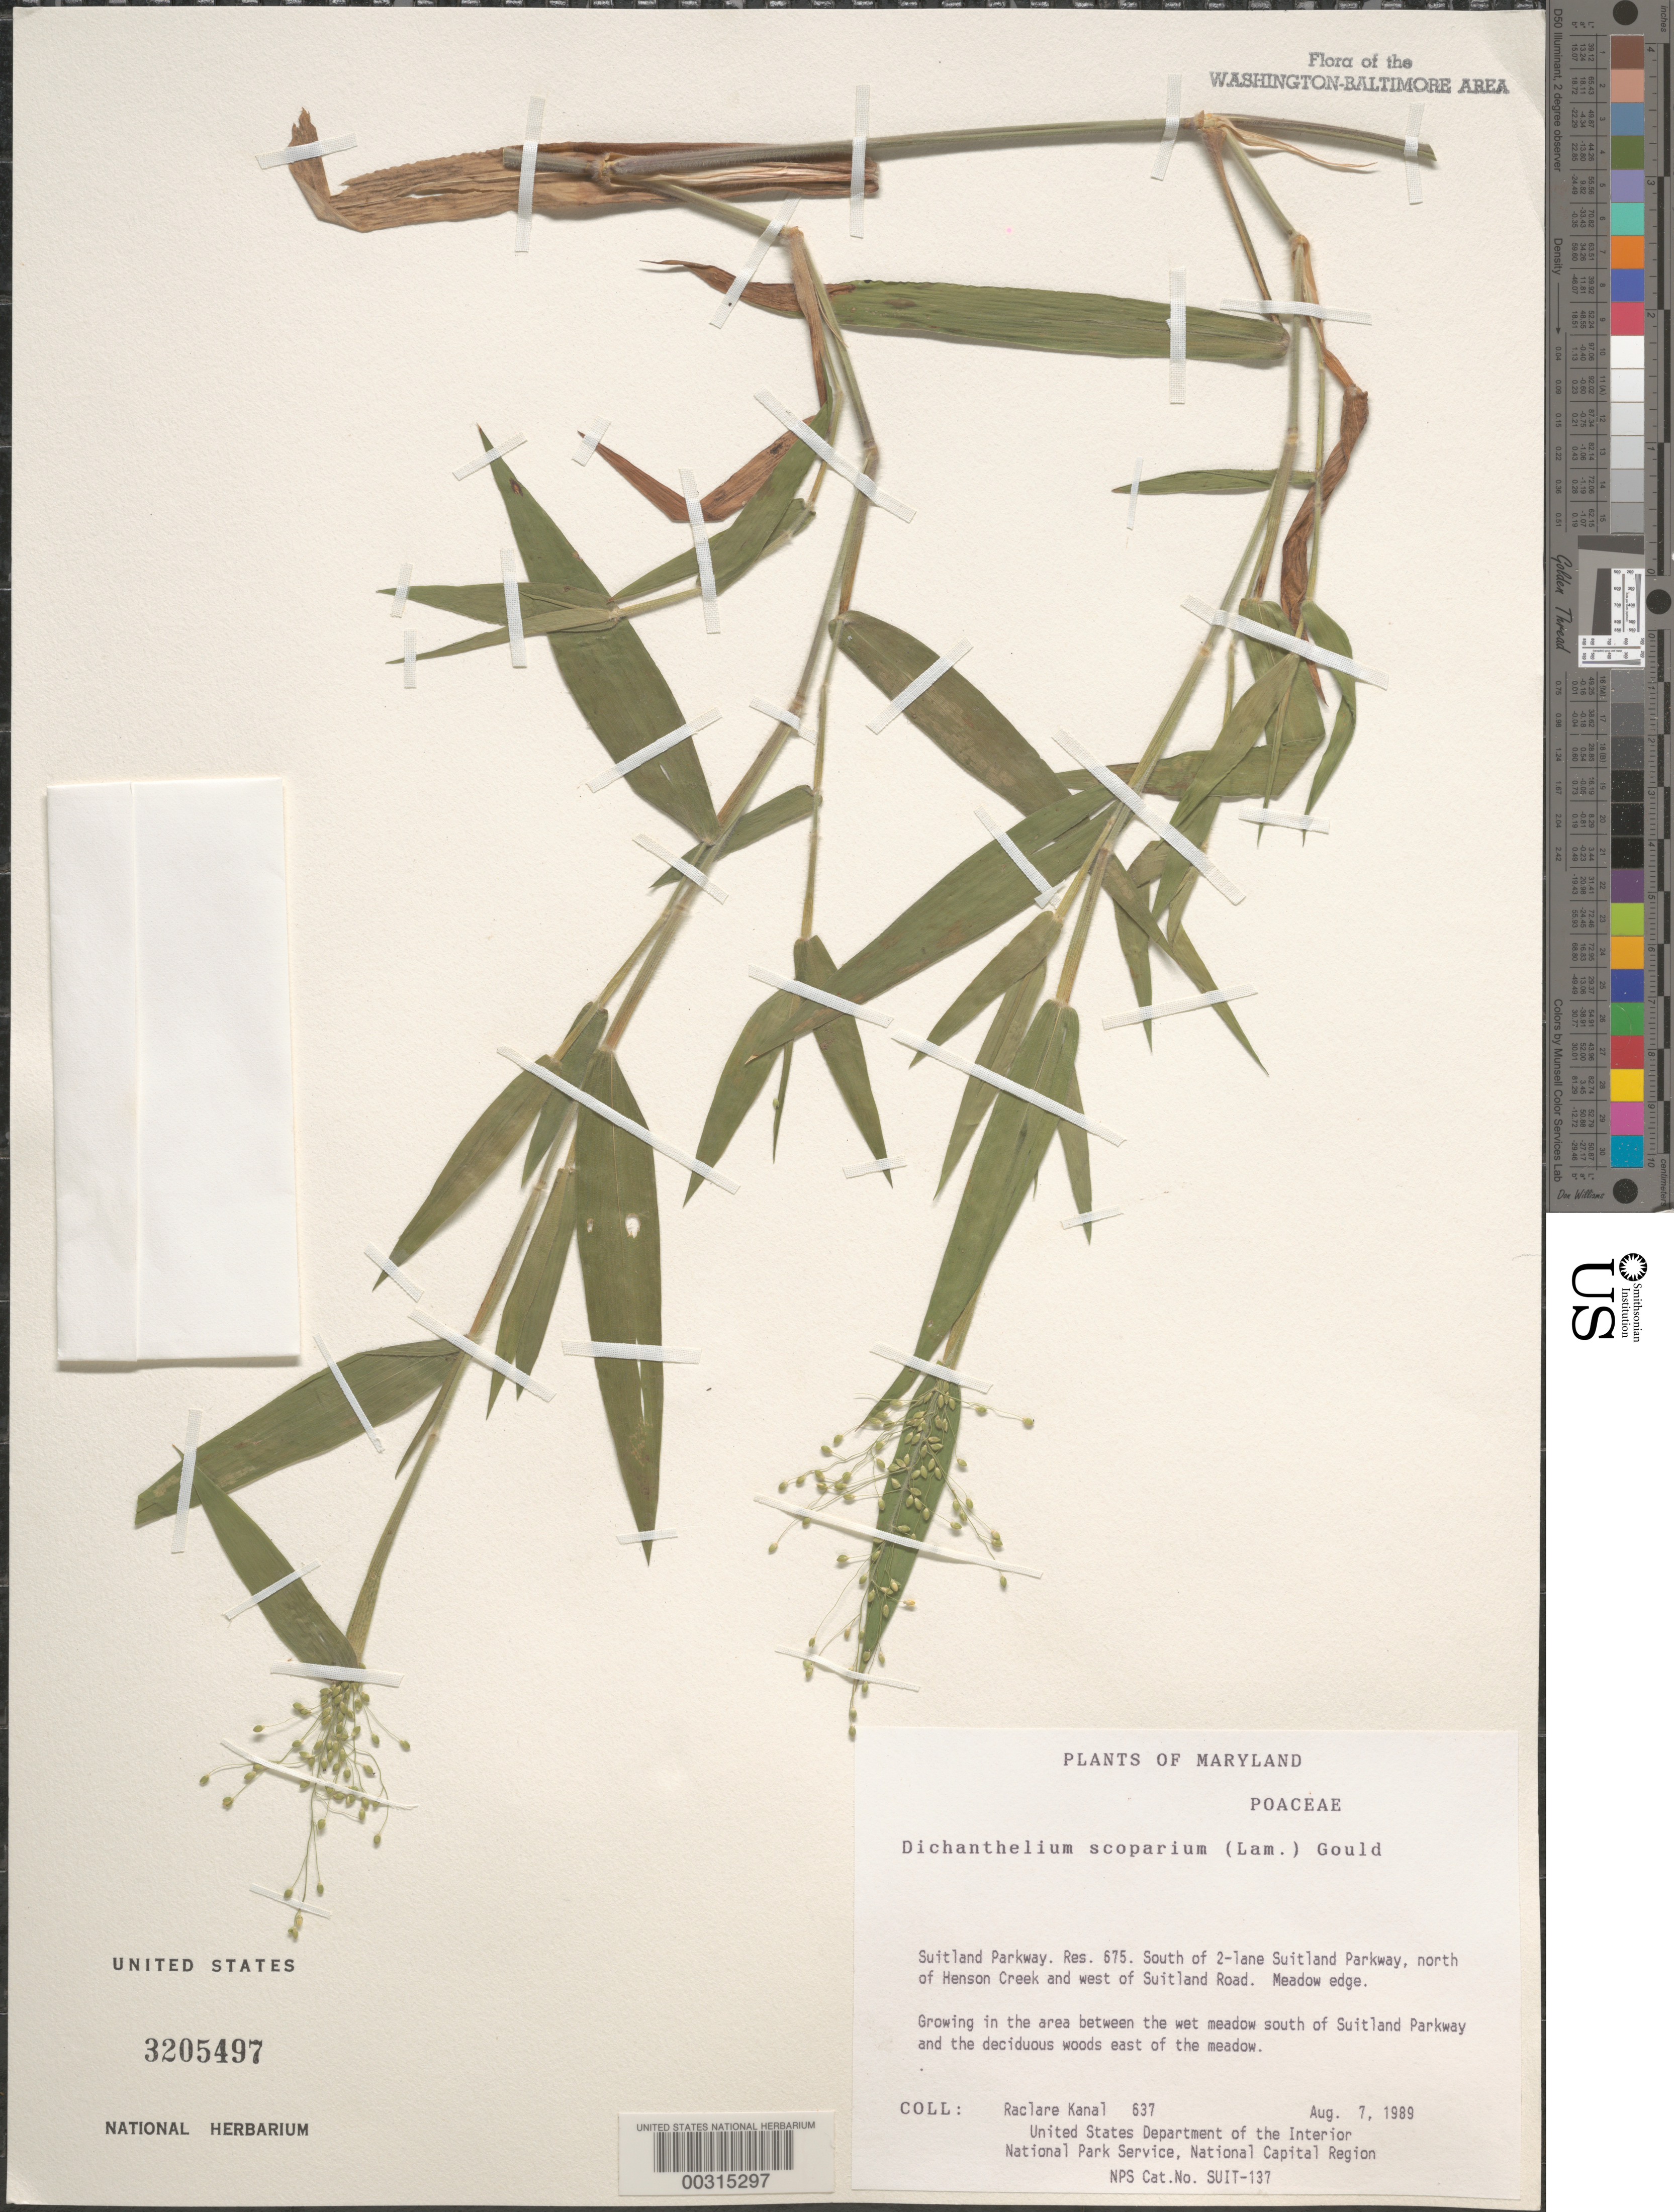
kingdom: Plantae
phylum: Tracheophyta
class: Liliopsida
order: Poales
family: Poaceae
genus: Dichanthelium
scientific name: Dichanthelium scoparium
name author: (Lam.) Gould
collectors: R. Kanal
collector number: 637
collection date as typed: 07 Aug 1989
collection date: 1989-08-07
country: United States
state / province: Maryland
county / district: Prince George's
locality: Suitland Parkway, Res 675, S of Suitland Parkway, N of Henson Creek, W of Suitland Road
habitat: Meadow edge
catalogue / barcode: US 3205497